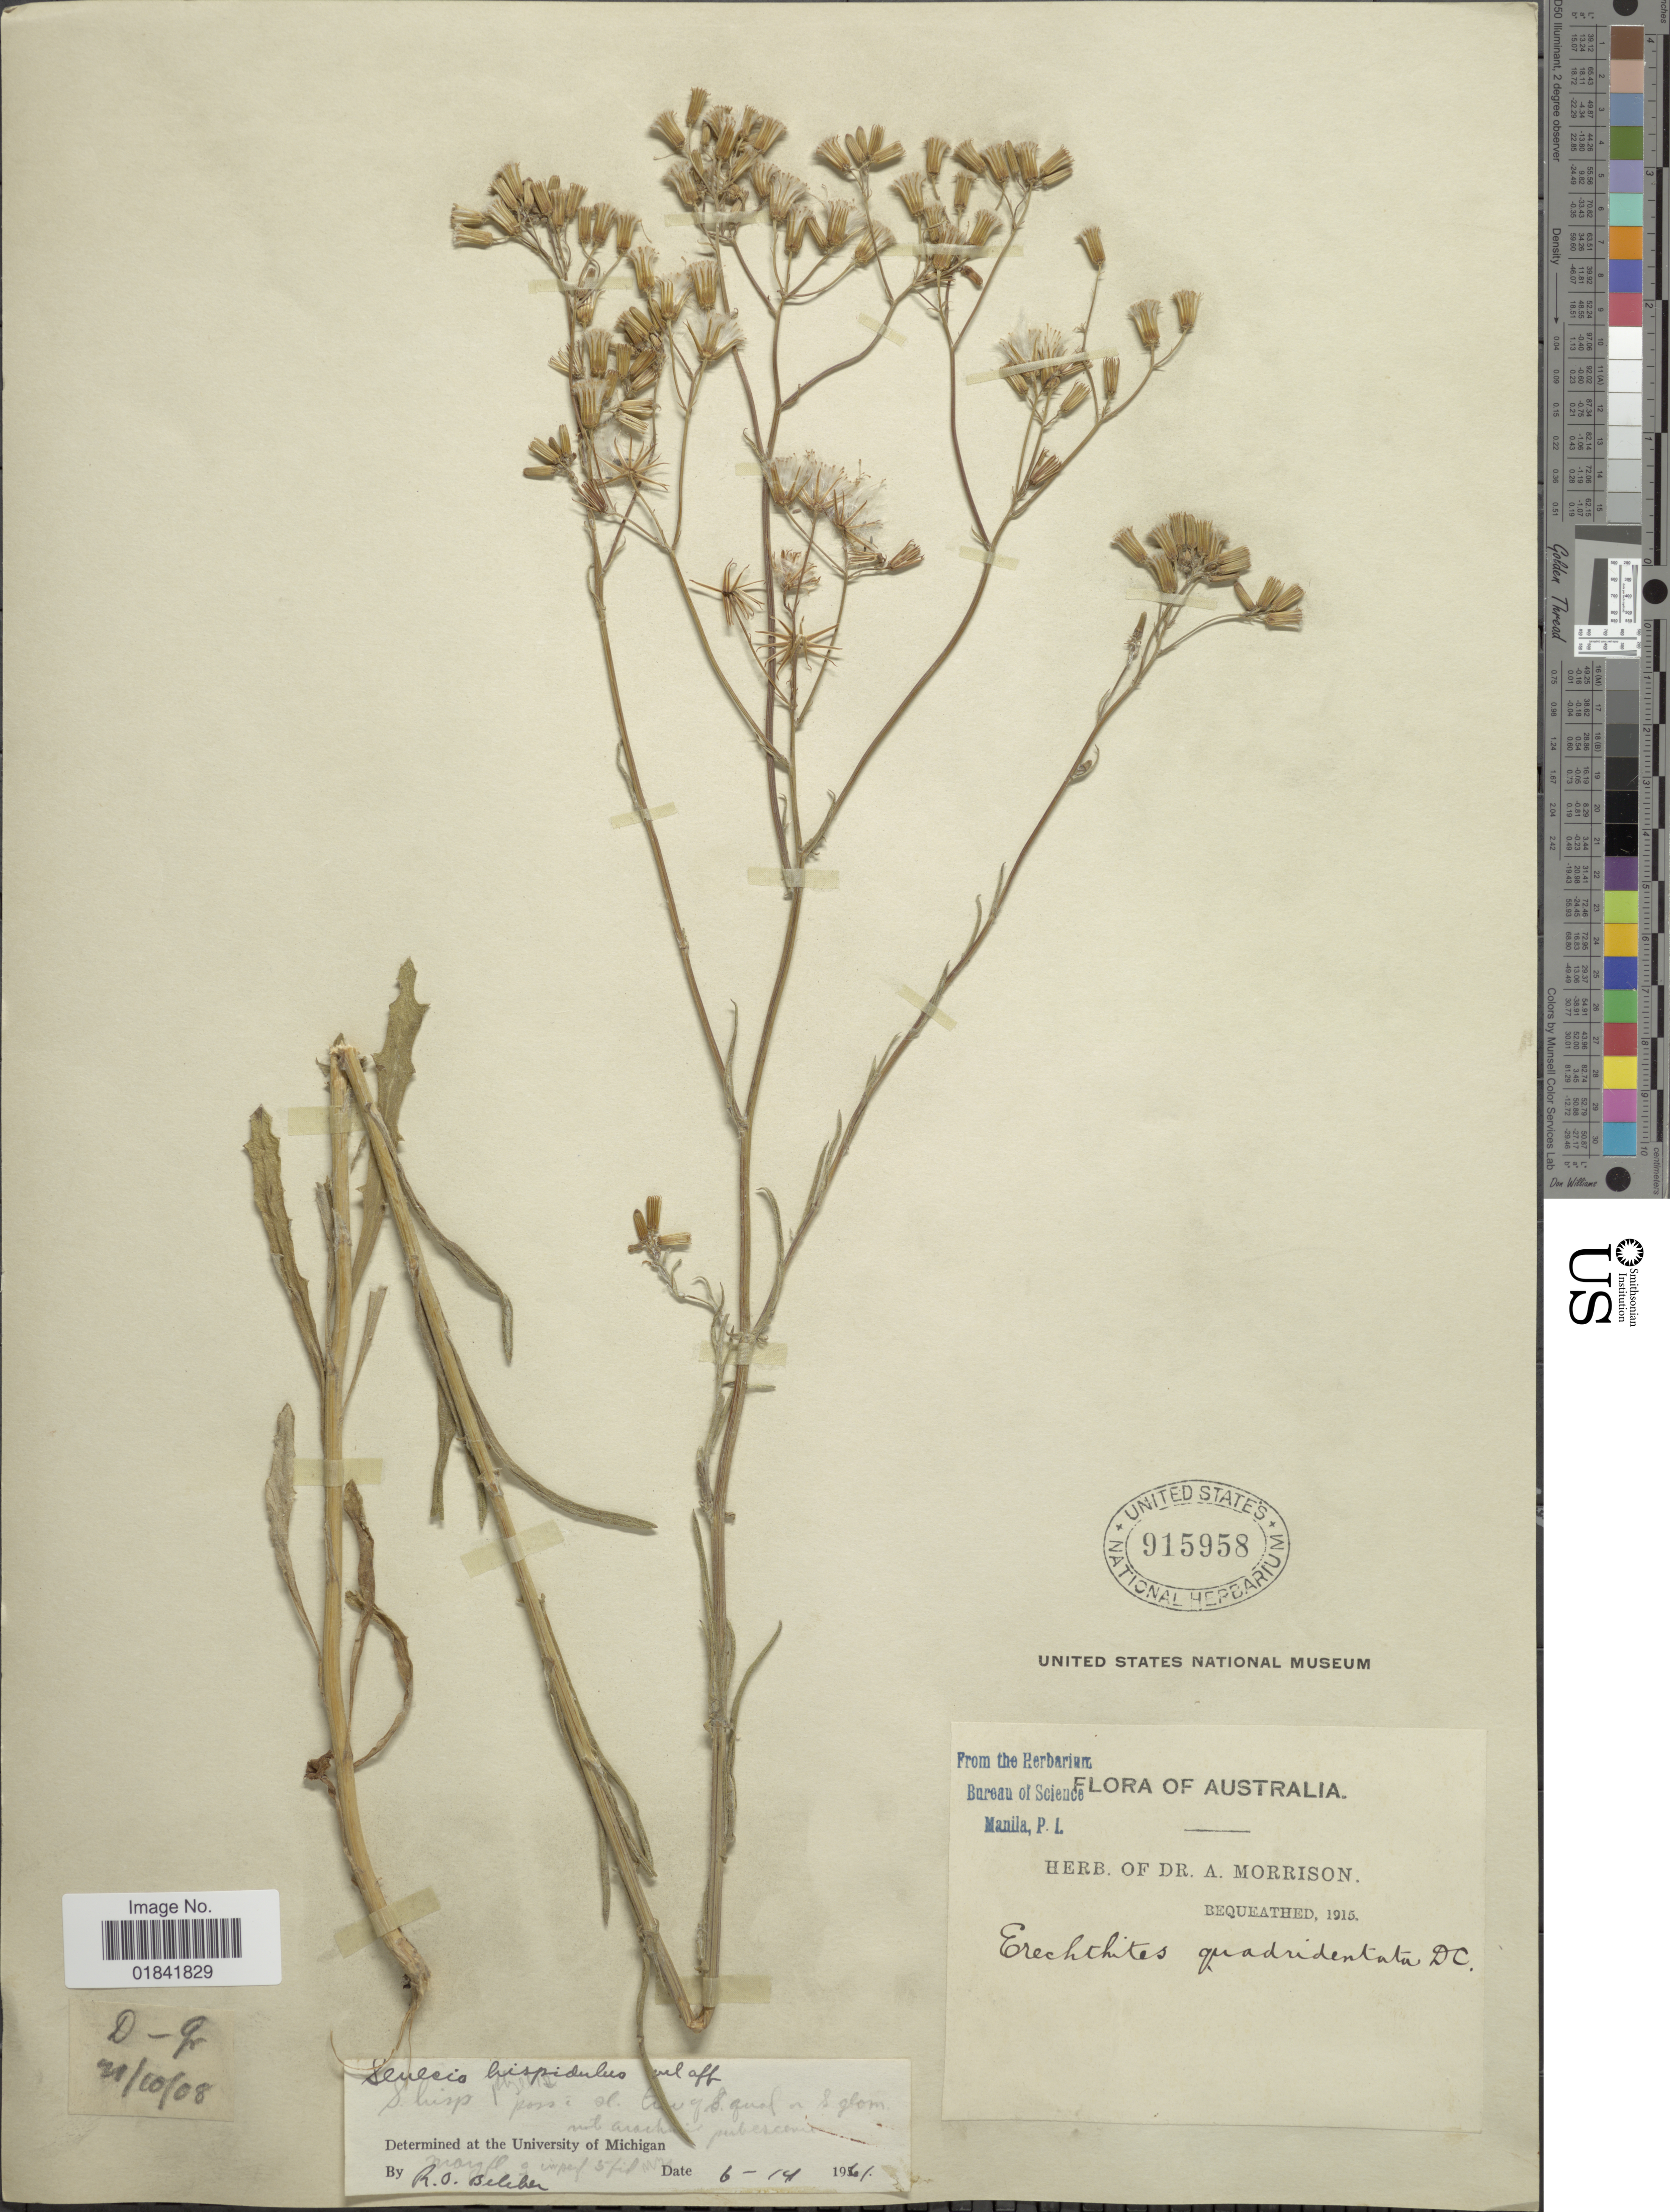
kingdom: Plantae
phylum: Tracheophyta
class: Magnoliopsida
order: Asterales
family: Asteraceae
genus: Senecio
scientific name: Senecio hispidulus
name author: A. Rich.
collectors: ex herb. Dr. A. Morrison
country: Australia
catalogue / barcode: US 915958